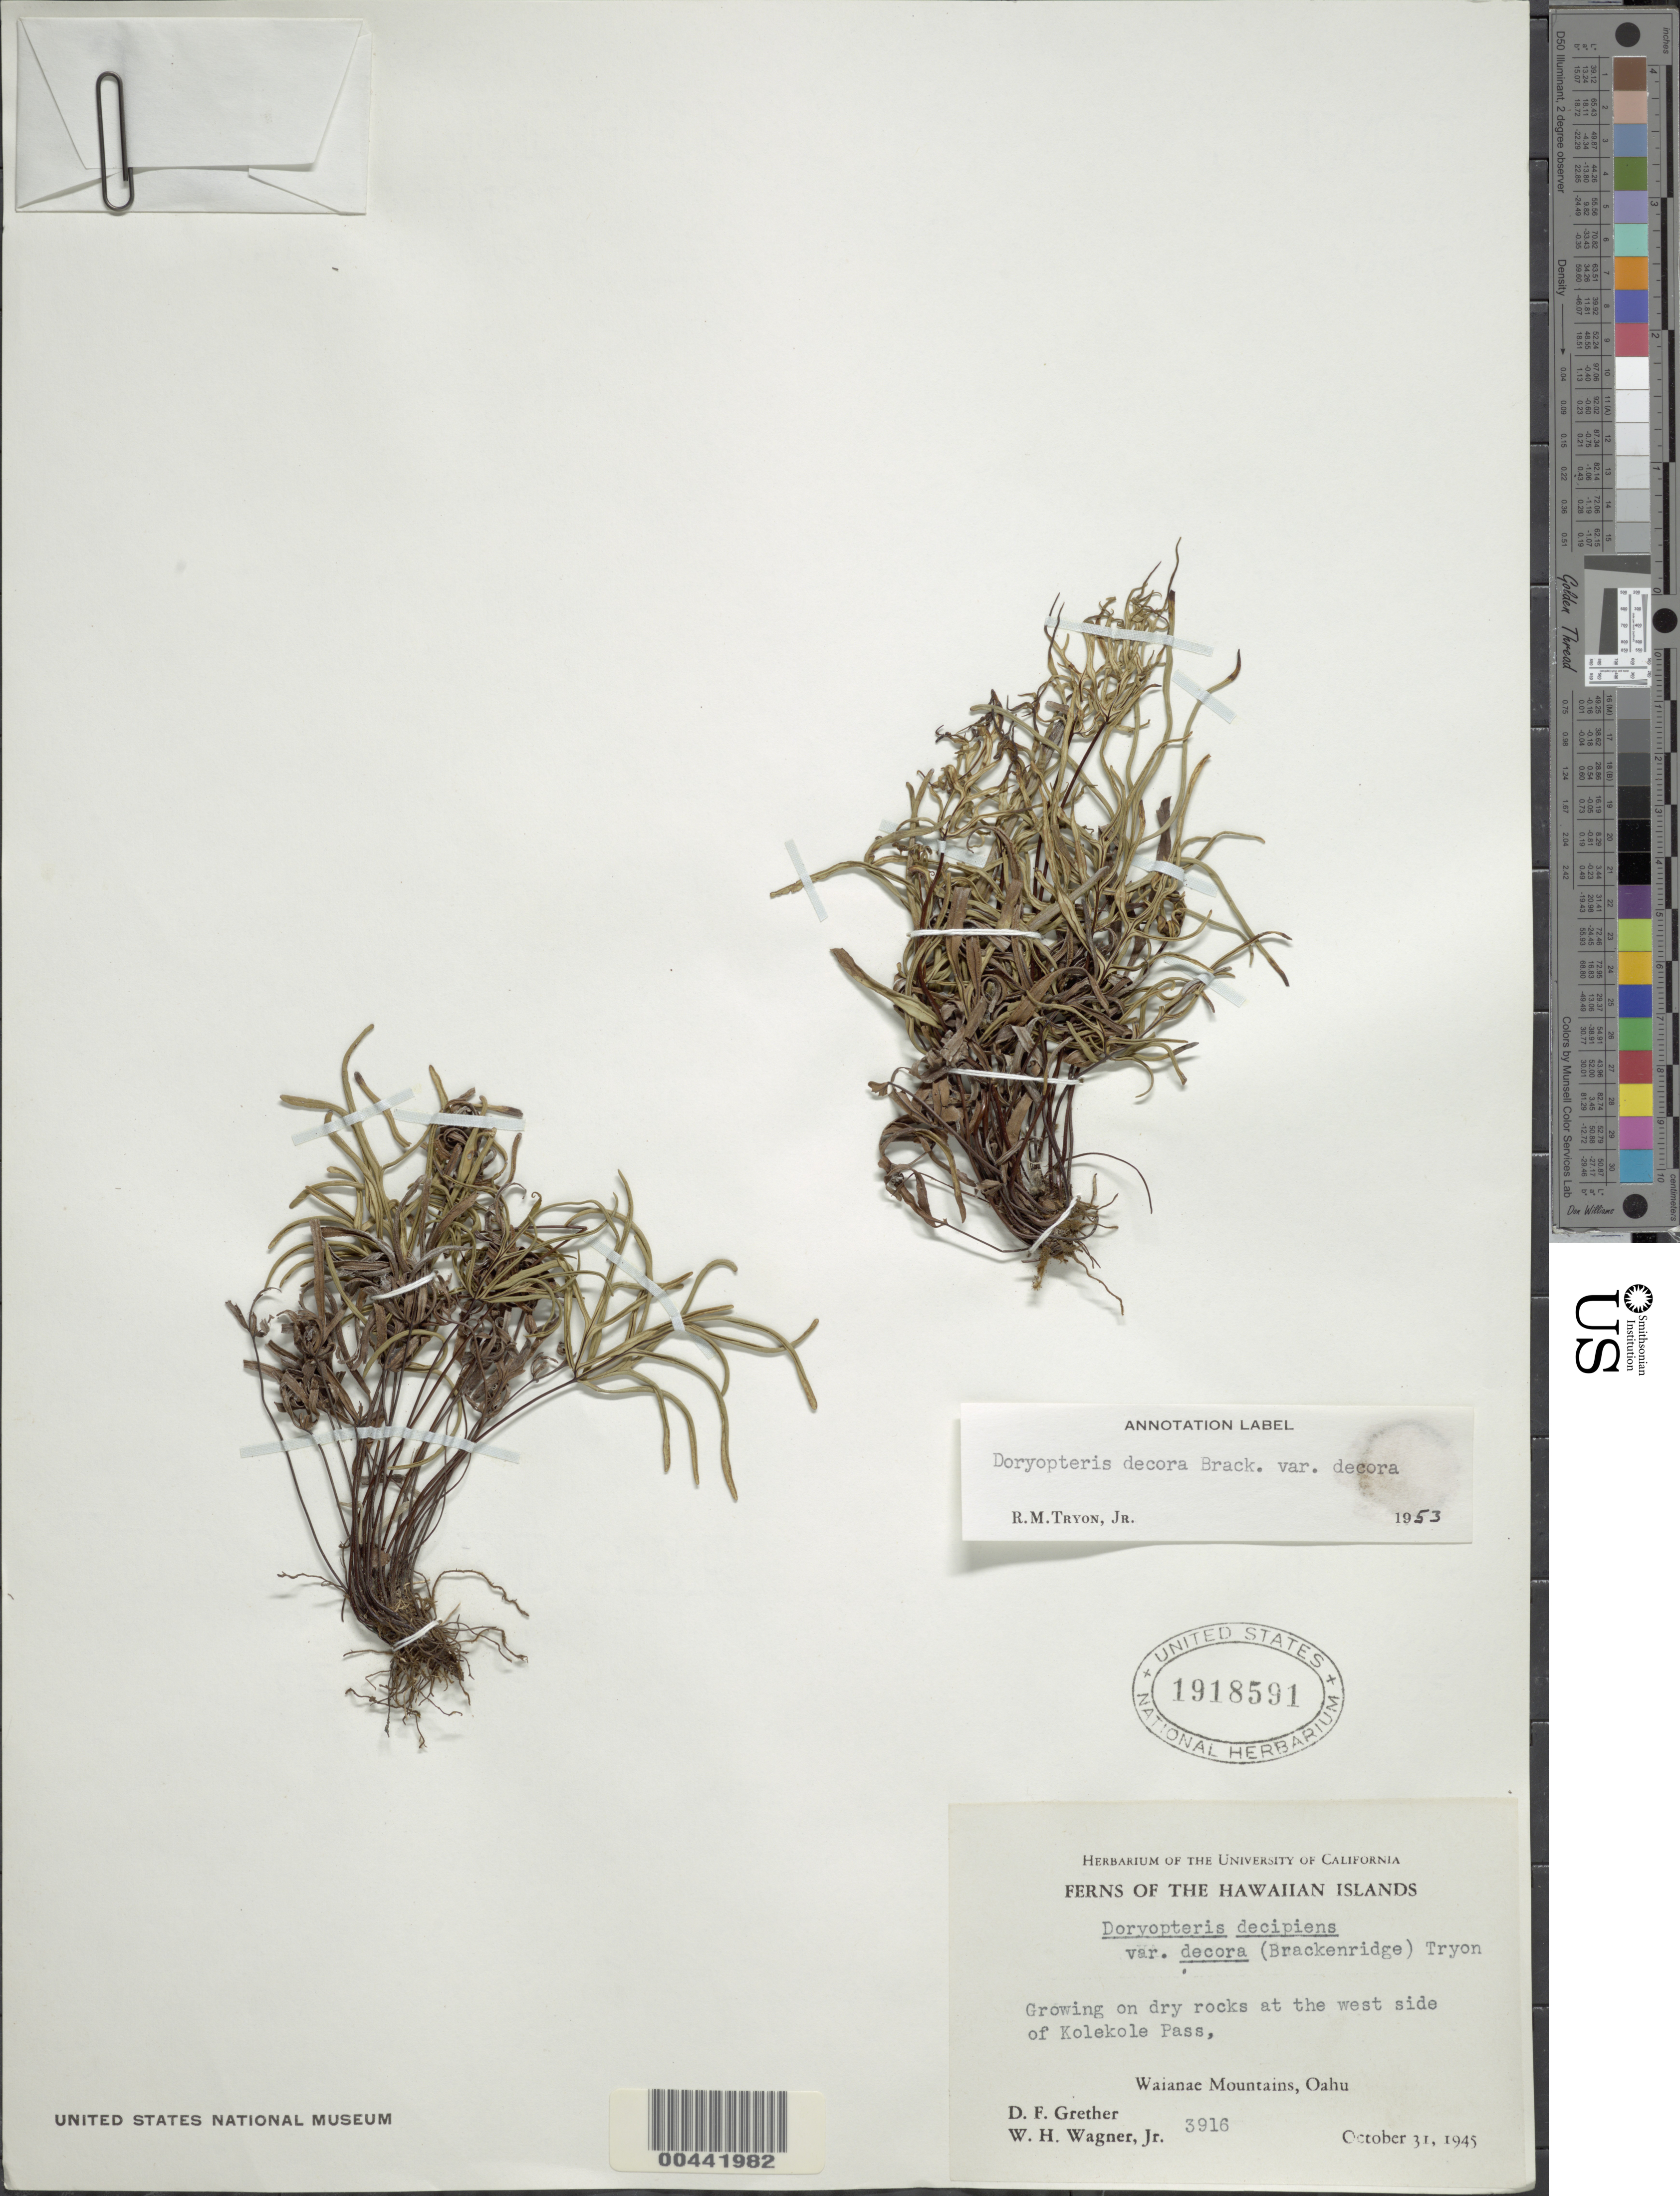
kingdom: Plantae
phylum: Tracheophyta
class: Polypodiopsida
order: Polypodiales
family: Pteridaceae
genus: Doryopteris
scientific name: Doryopteris decora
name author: Brack.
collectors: D. F. Grether & W. H. Wagner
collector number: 3916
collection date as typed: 31 Oct 1945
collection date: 1945-10-31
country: United States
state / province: Hawaii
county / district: Honolulu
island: Oahu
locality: W side of Kolekole Pass, Waianae Mts.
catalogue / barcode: US 1918591